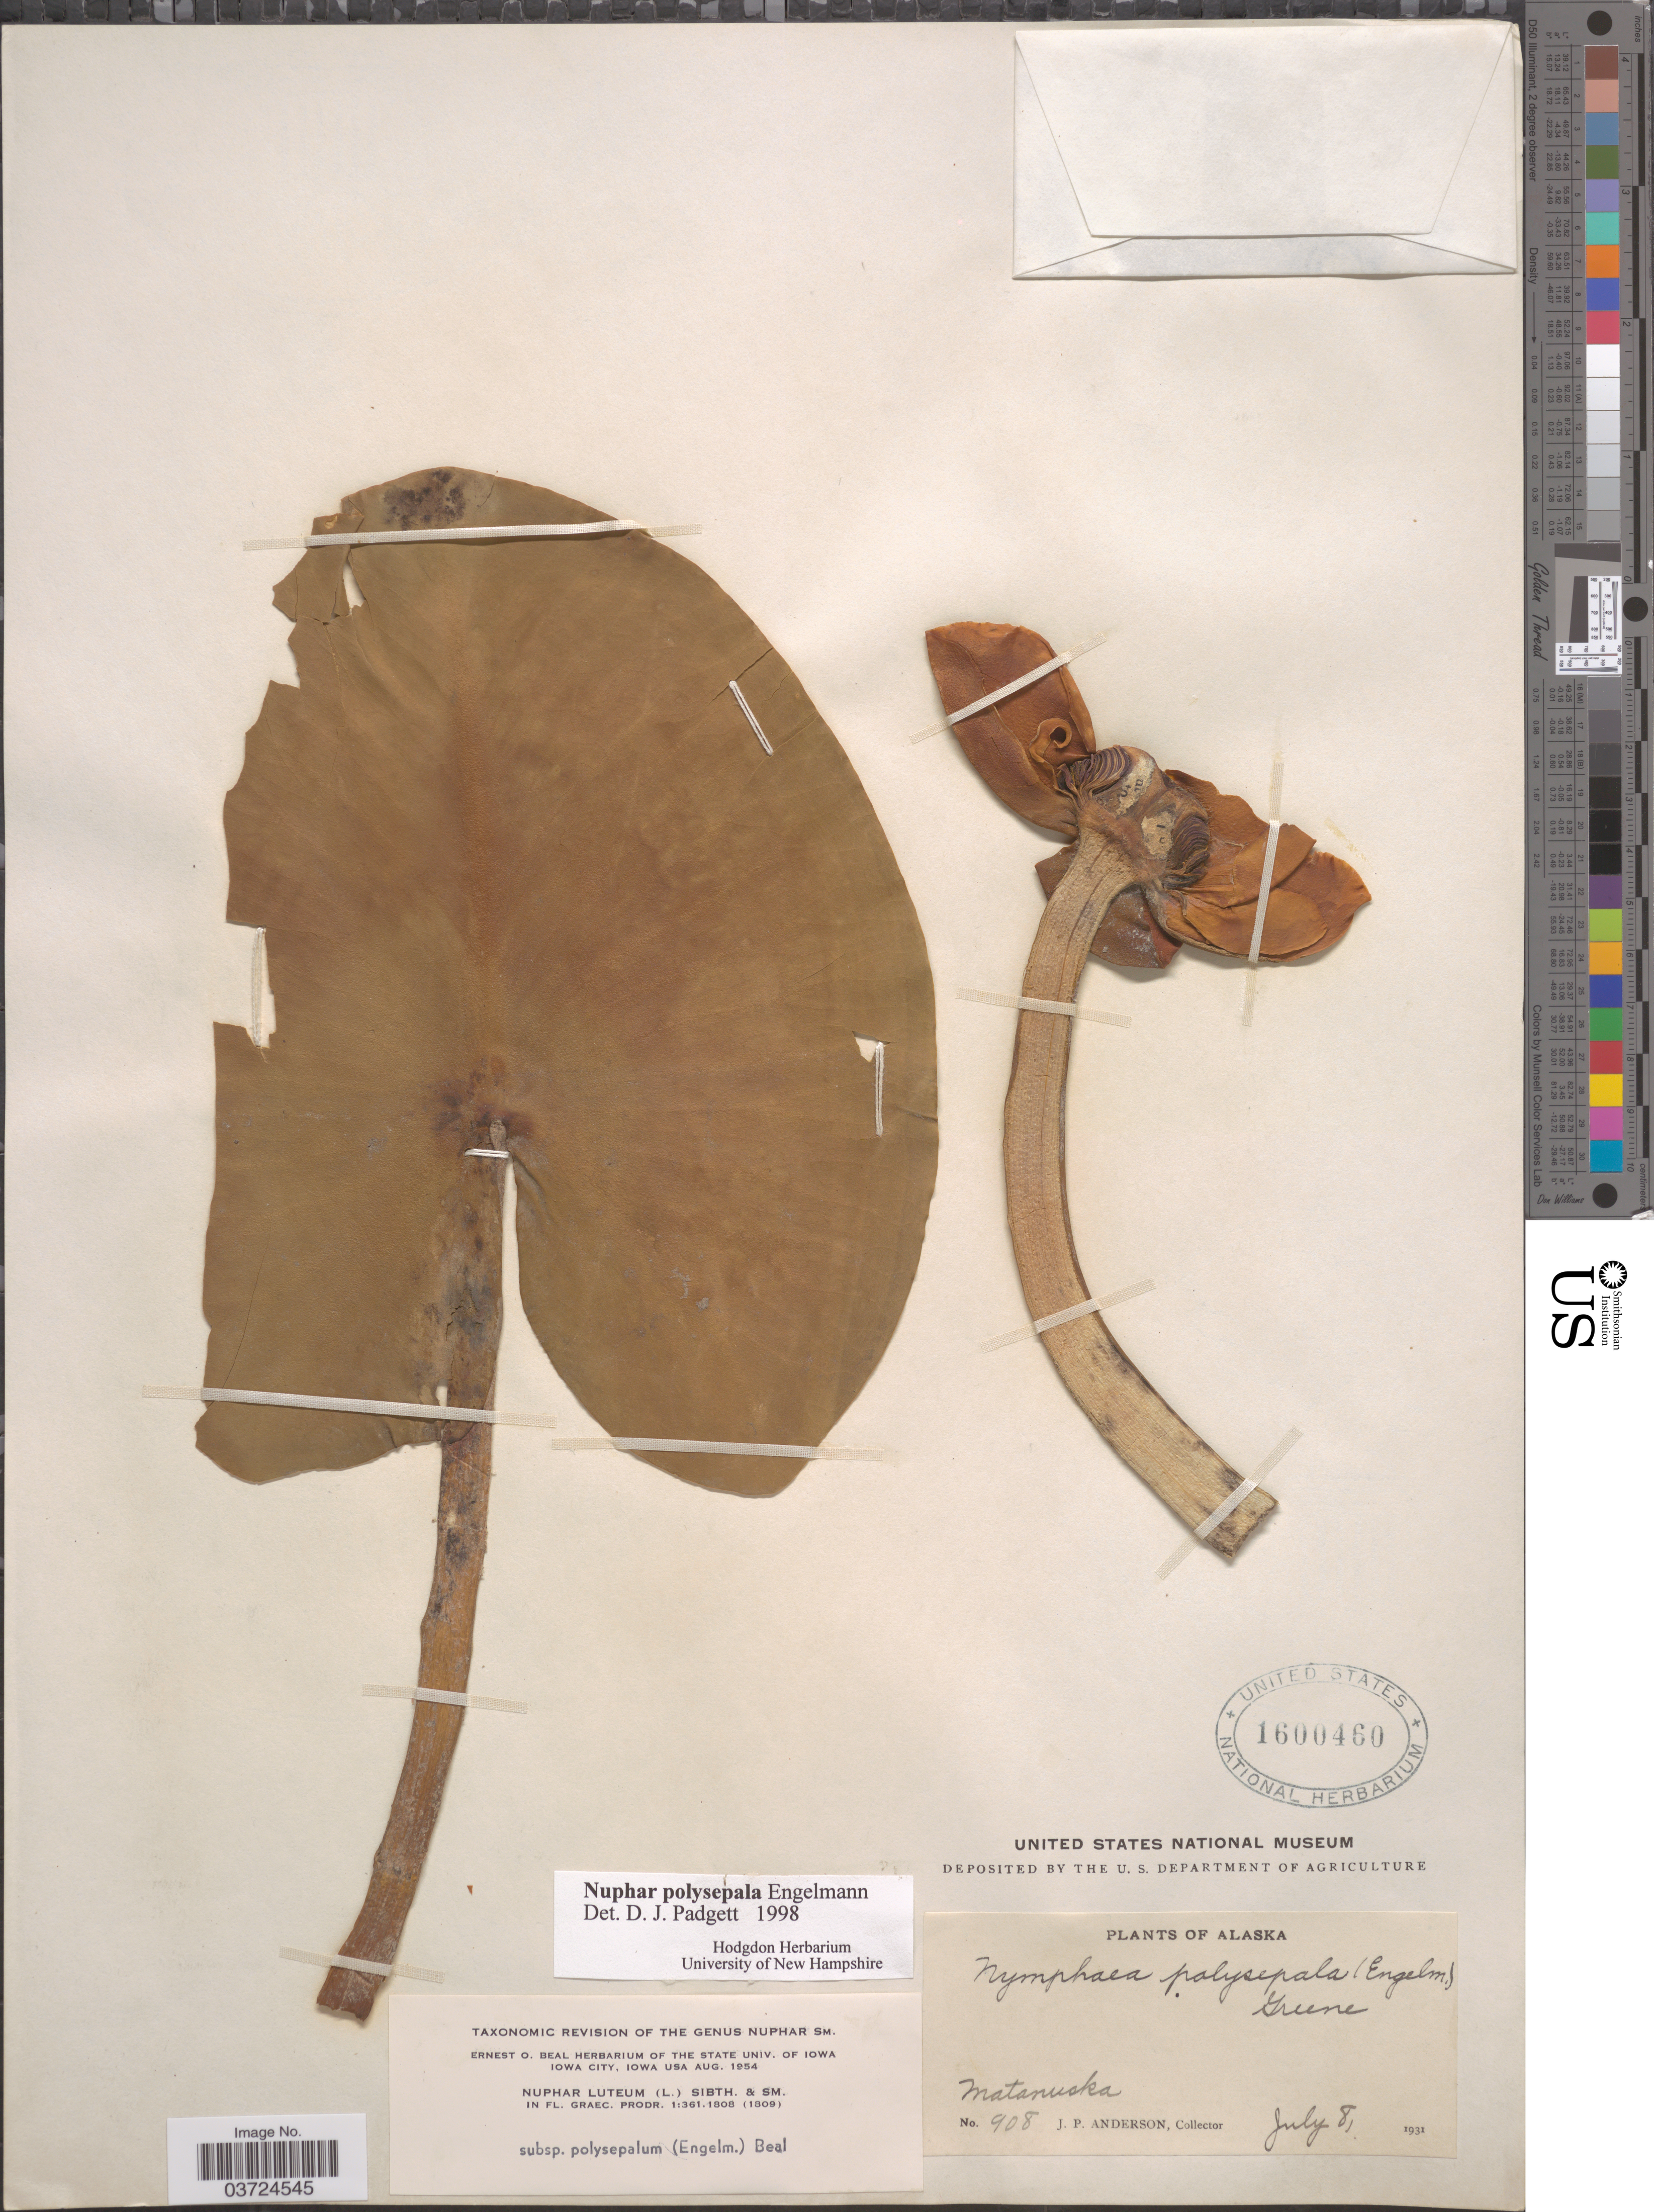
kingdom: Plantae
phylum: Tracheophyta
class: Magnoliopsida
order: Nymphaeales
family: Nymphaeaceae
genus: Nuphar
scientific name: Nuphar polysepala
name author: Englem.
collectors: J. P. Anderson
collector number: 908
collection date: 1931-07-08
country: United States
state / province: Alaska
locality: Matanuska.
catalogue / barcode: US 1600460